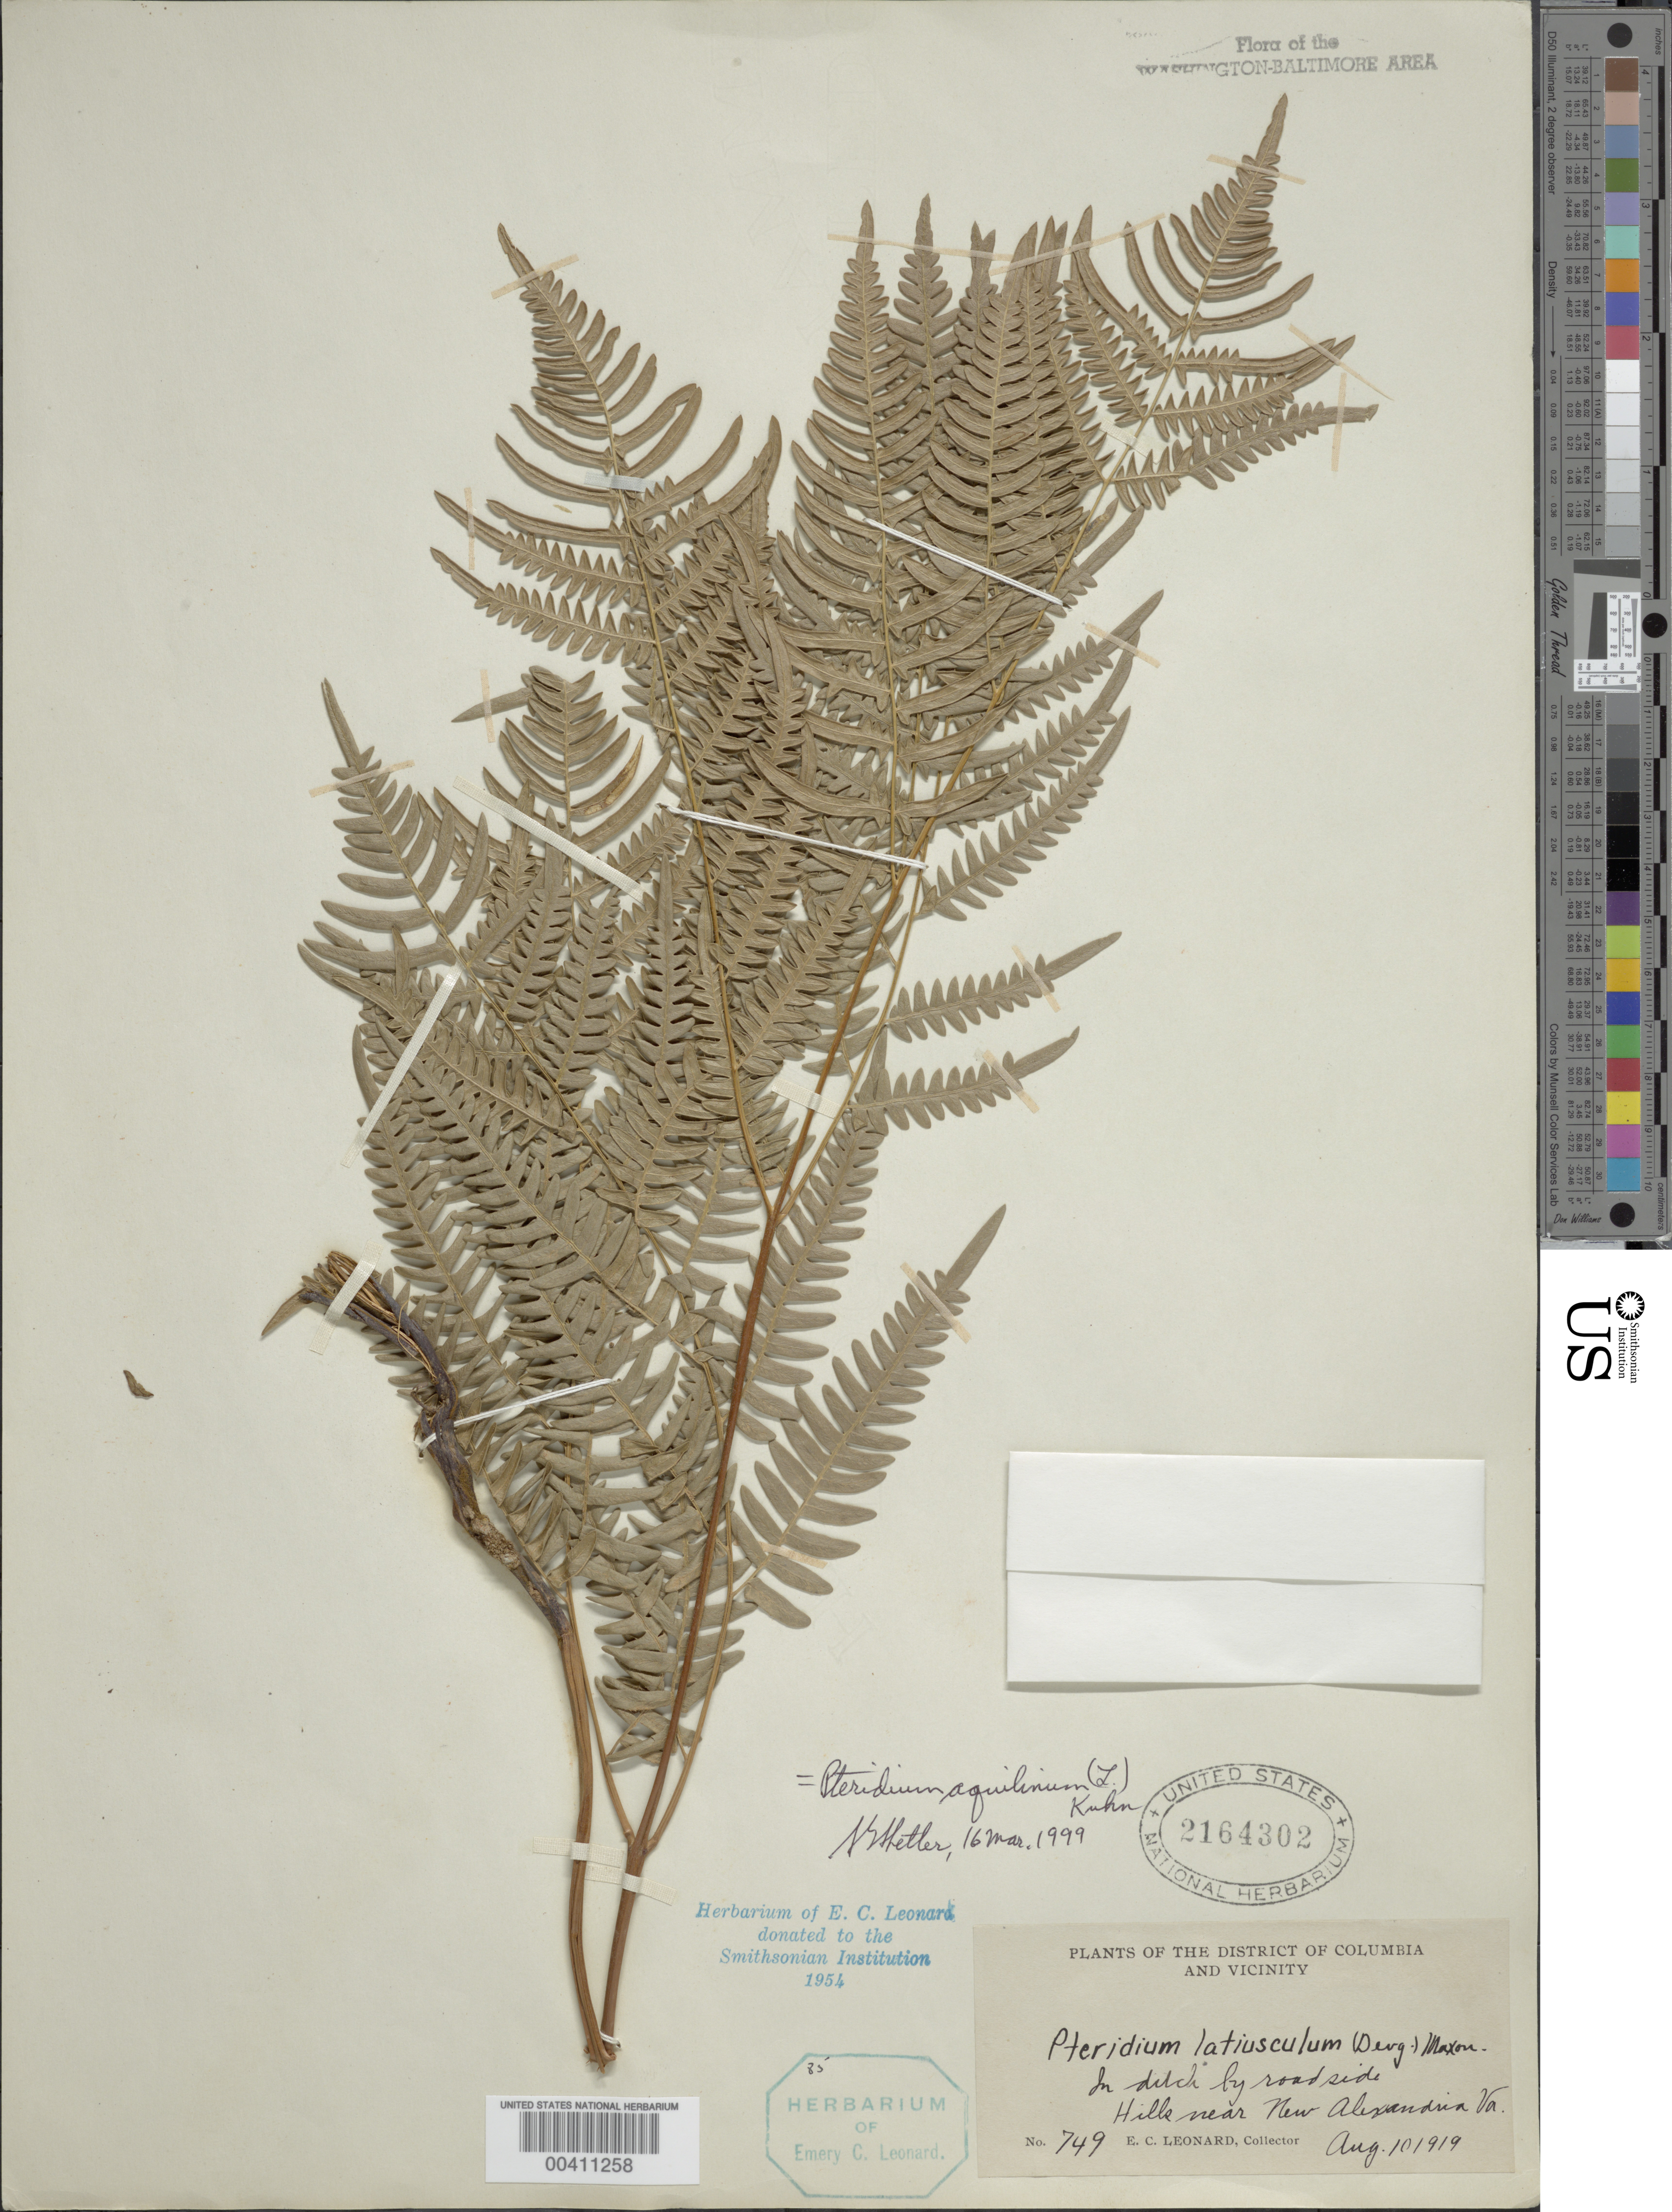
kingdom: Plantae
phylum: Tracheophyta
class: Polypodiopsida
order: Polypodiales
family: Dennstaedtiaceae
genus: Pteridium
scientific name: Pteridium aquilinum var. latiusculum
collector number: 749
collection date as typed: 10 Aug 1919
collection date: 1919-08-10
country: United States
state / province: Virginia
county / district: Fairfax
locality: Near New Alexandria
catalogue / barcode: US 2164302